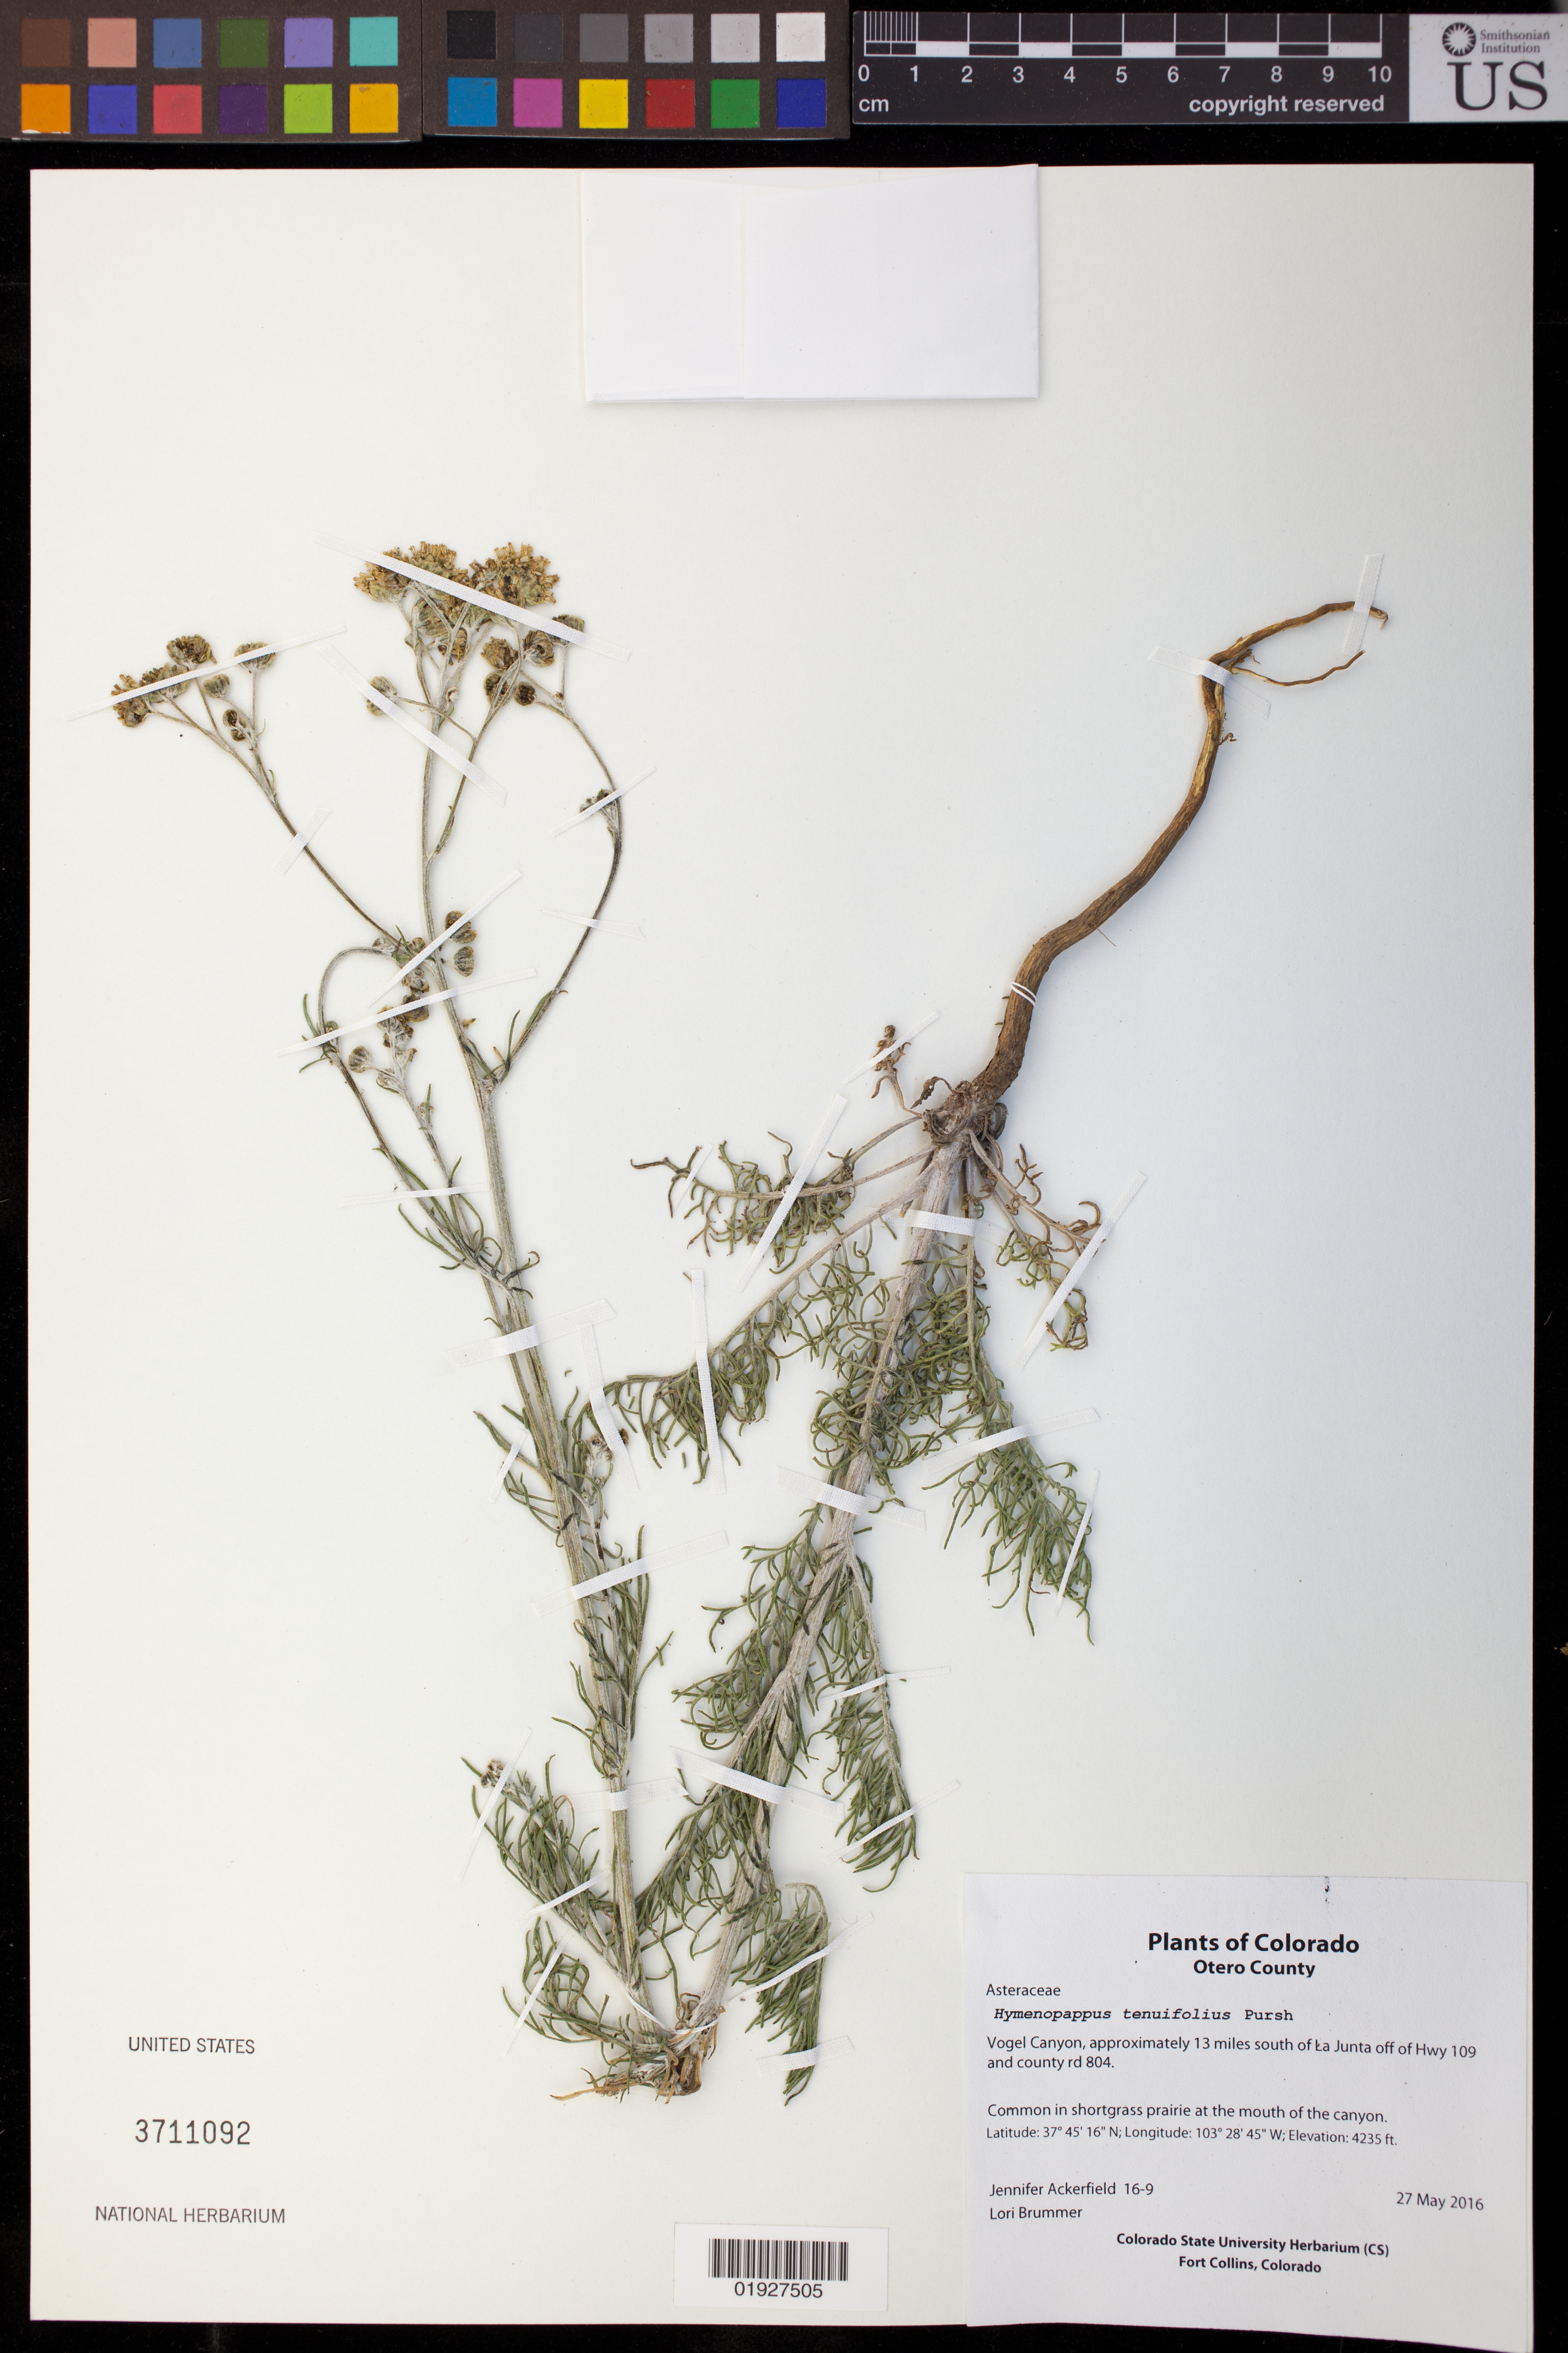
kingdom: Plantae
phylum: Tracheophyta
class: Magnoliopsida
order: Asterales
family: Asteraceae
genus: Hymenopappus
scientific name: Hymenopappus tenuifolius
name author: Pursh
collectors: J. Ackerfield & L. Brummer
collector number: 16-9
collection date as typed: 27 May 2016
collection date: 2016-05-27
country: United States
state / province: Colorado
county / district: Otero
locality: Vogel Canyon, Approx. 13 mi S of La Junta off of Hwy 109 and country rd 804.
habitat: Common in shortgrass prairie at the mouth of the canyon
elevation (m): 1291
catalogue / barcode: US 3711092